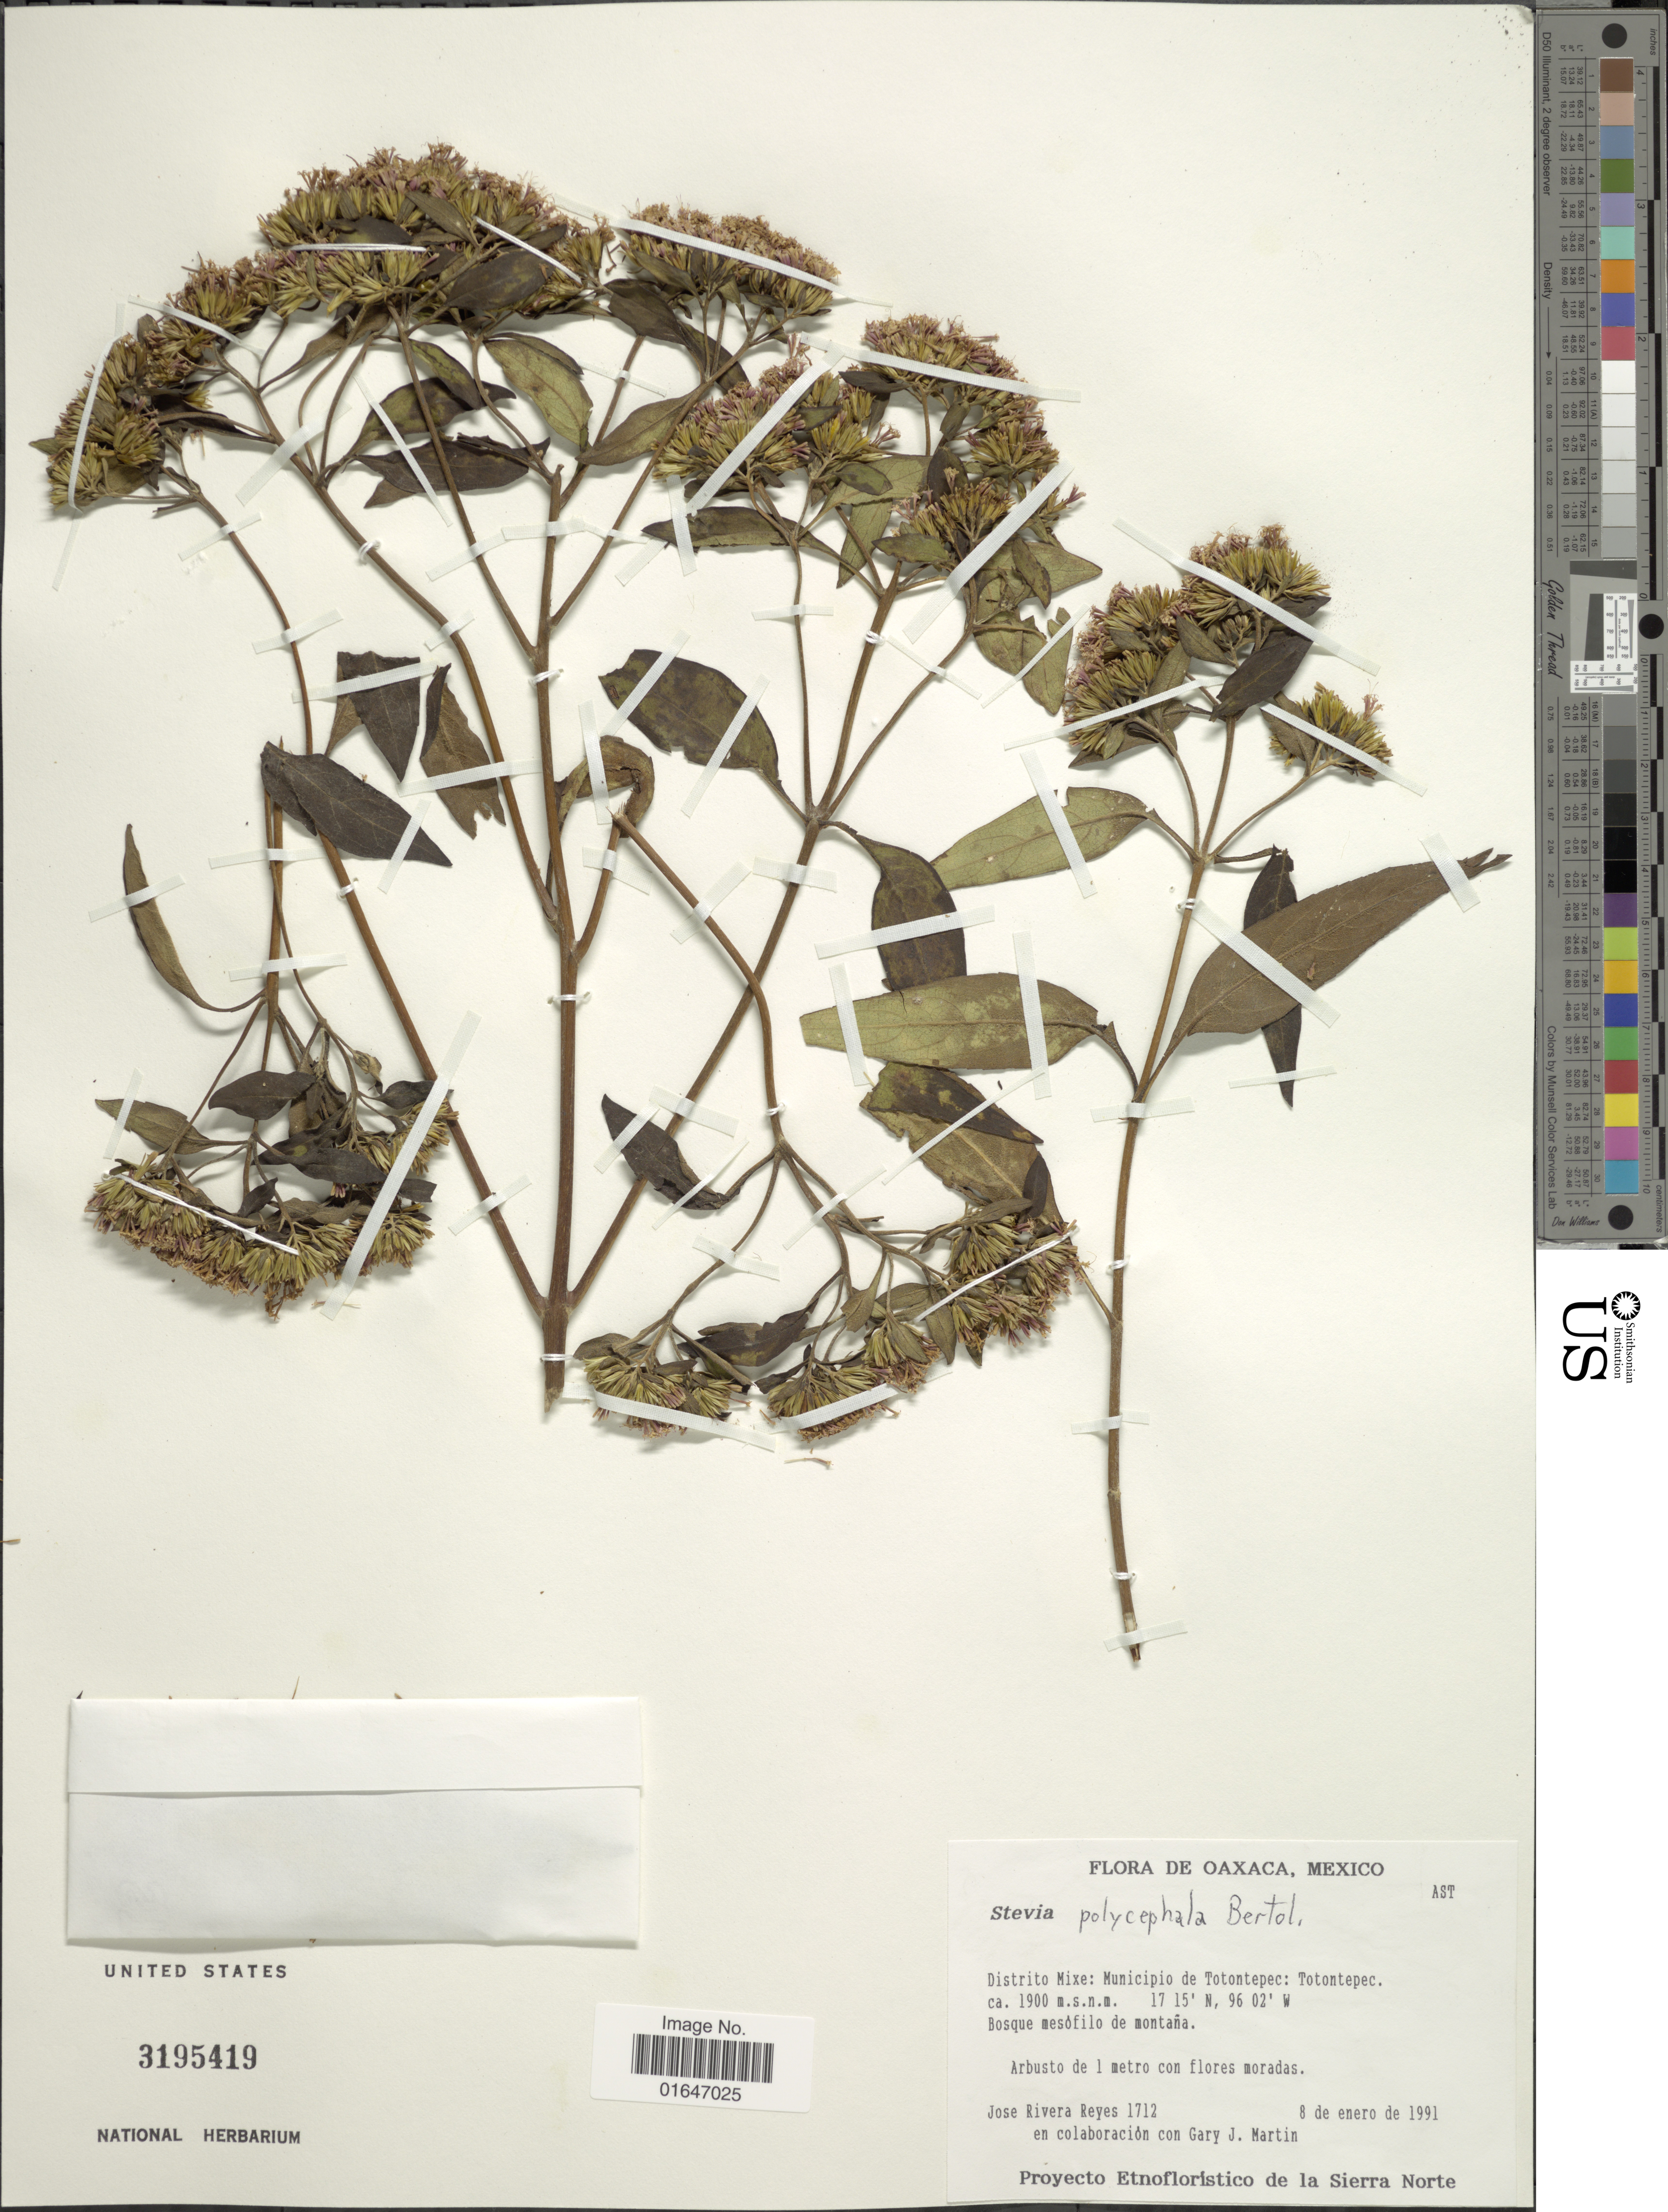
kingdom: Plantae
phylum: Tracheophyta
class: Magnoliopsida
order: Asterales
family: Asteraceae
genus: Stevia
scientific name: Stevia polycephala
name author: Bertoloni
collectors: J. Reyes & G. J. Martin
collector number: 1712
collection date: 1991-01-08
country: Mexico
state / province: Oaxaca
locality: Distrito Mixe: Municipio de Totontepec: Totontepec.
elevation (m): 1900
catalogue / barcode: US 3195419